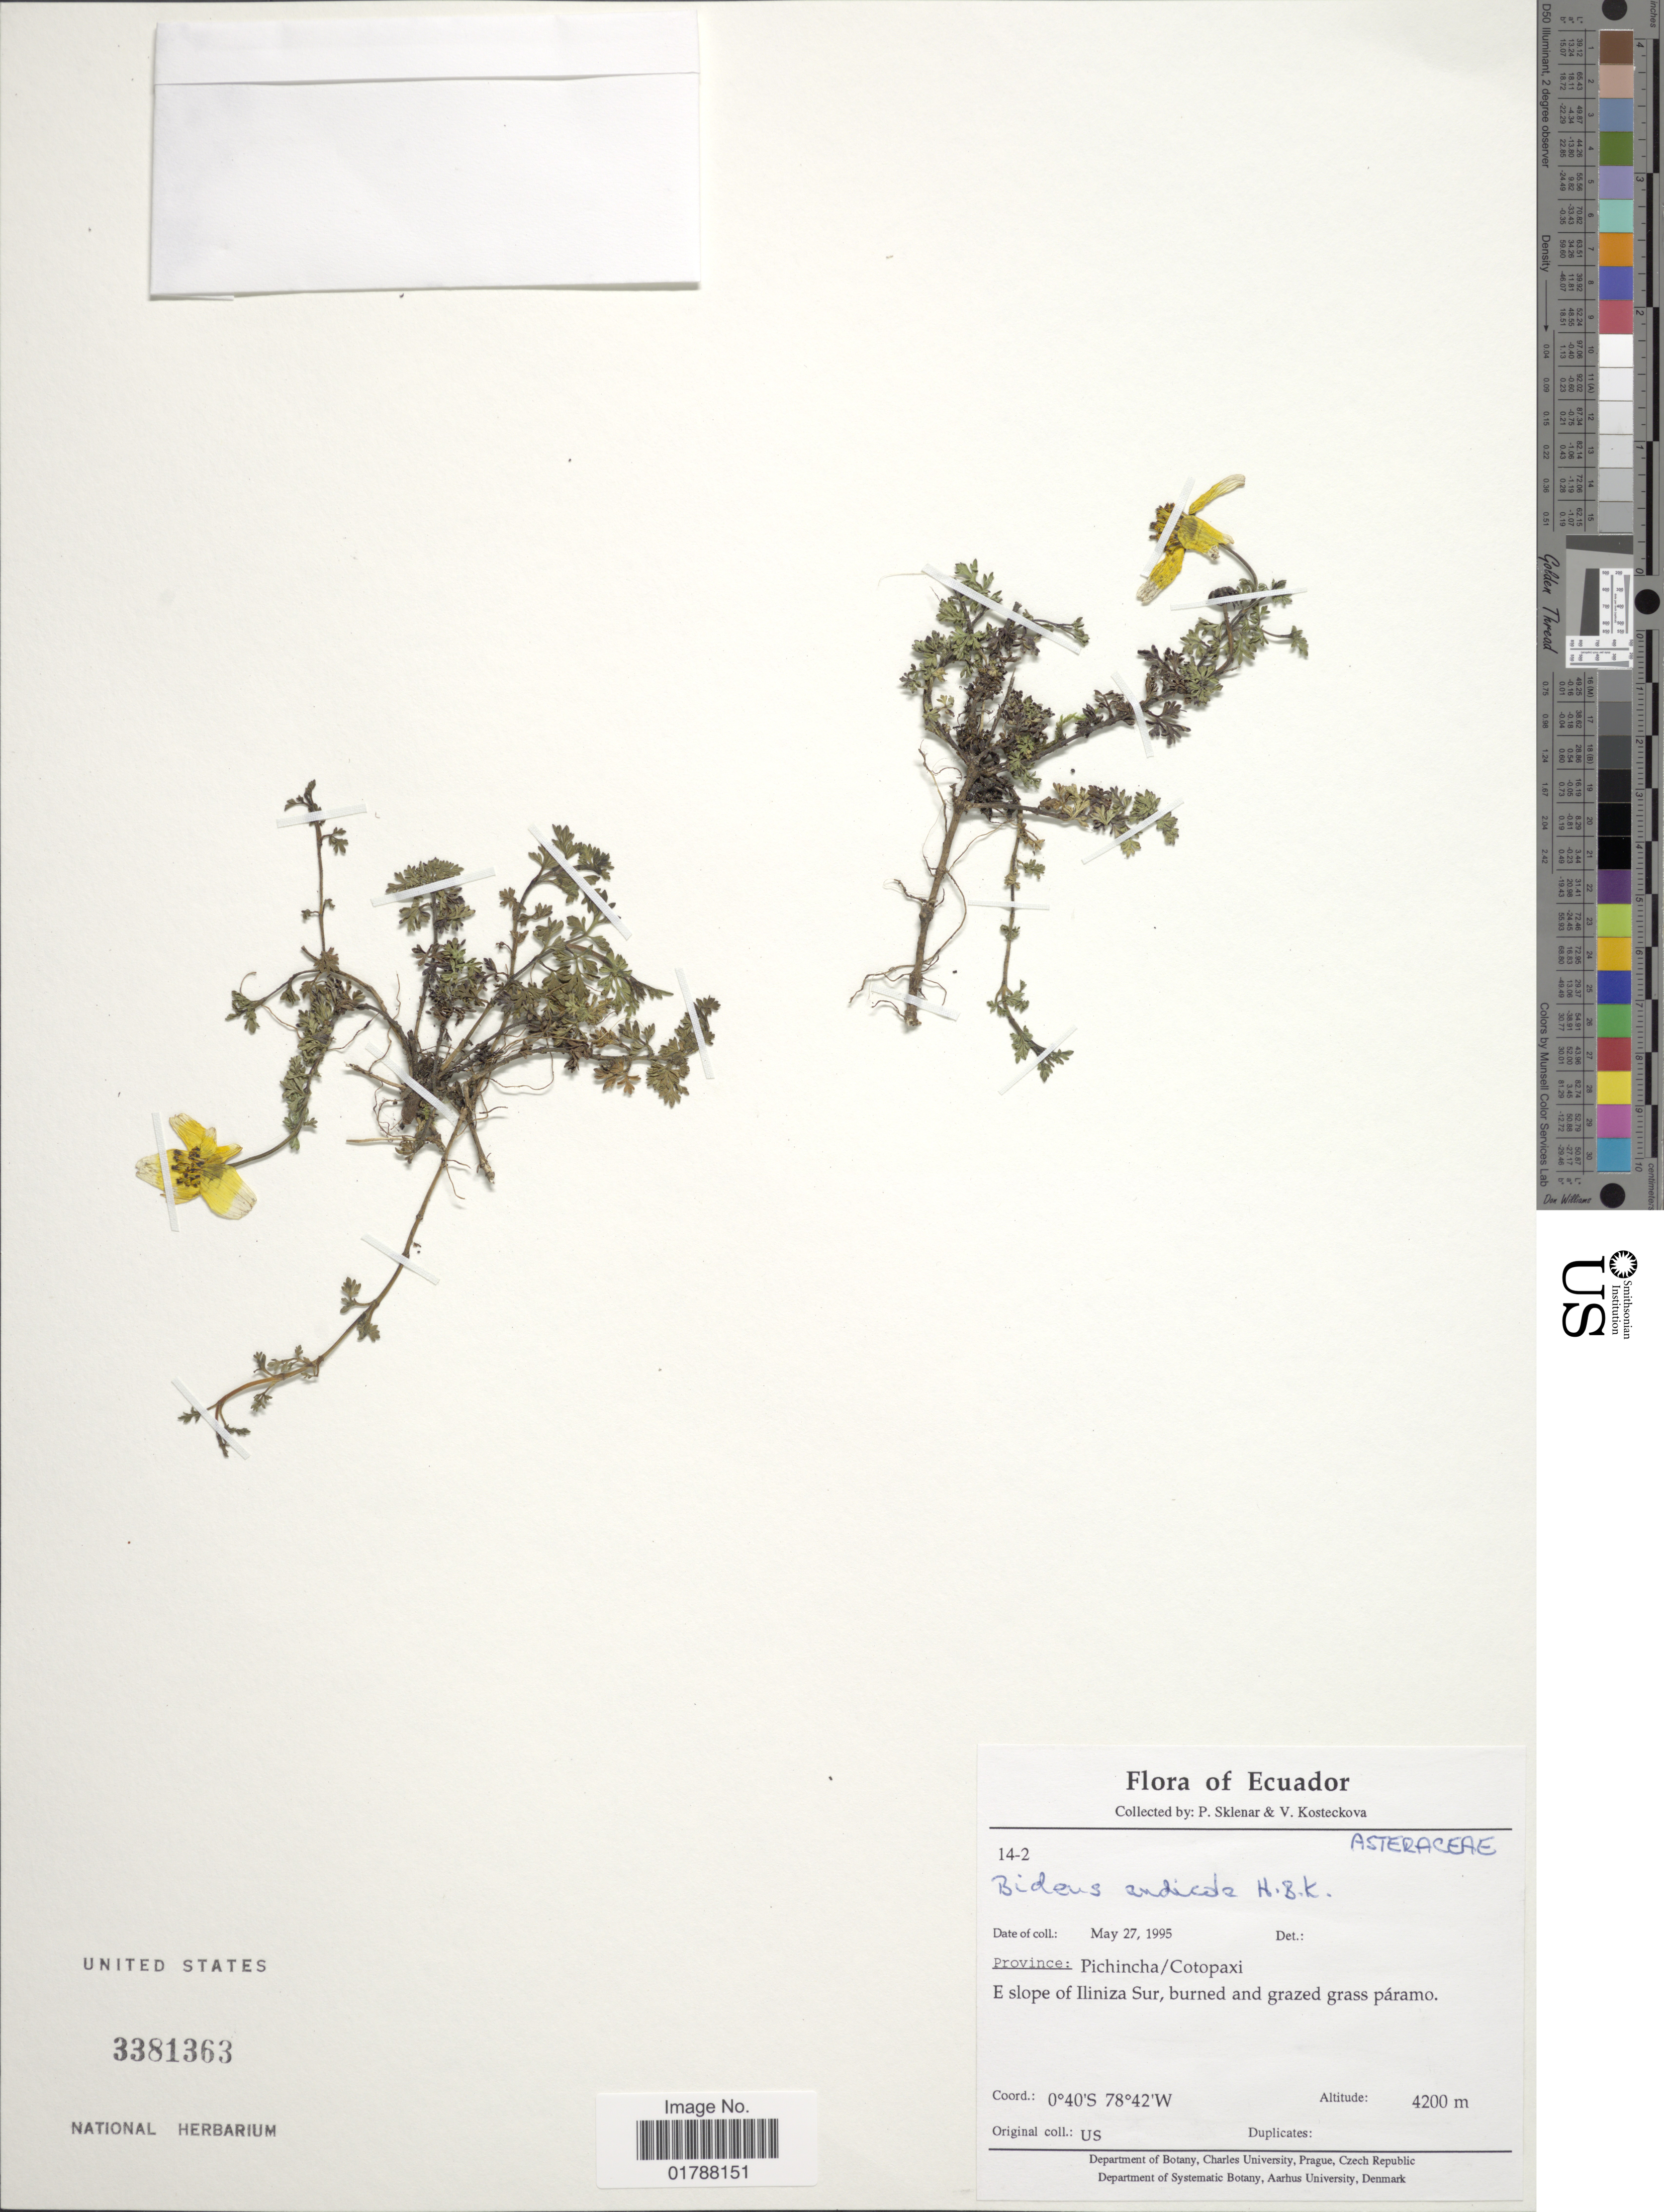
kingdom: Plantae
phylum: Tracheophyta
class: Magnoliopsida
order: Asterales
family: Asteraceae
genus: Bidens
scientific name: Bidens andicola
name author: Kunth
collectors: P. Sklenár & V. Kosteckova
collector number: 14-2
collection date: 1995-05-27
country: Ecuador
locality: Province: Pichincha/Cotopaxi, E slope of Iliniza Sur, burned and grazed grass paramo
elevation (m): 4200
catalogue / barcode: US 3381363